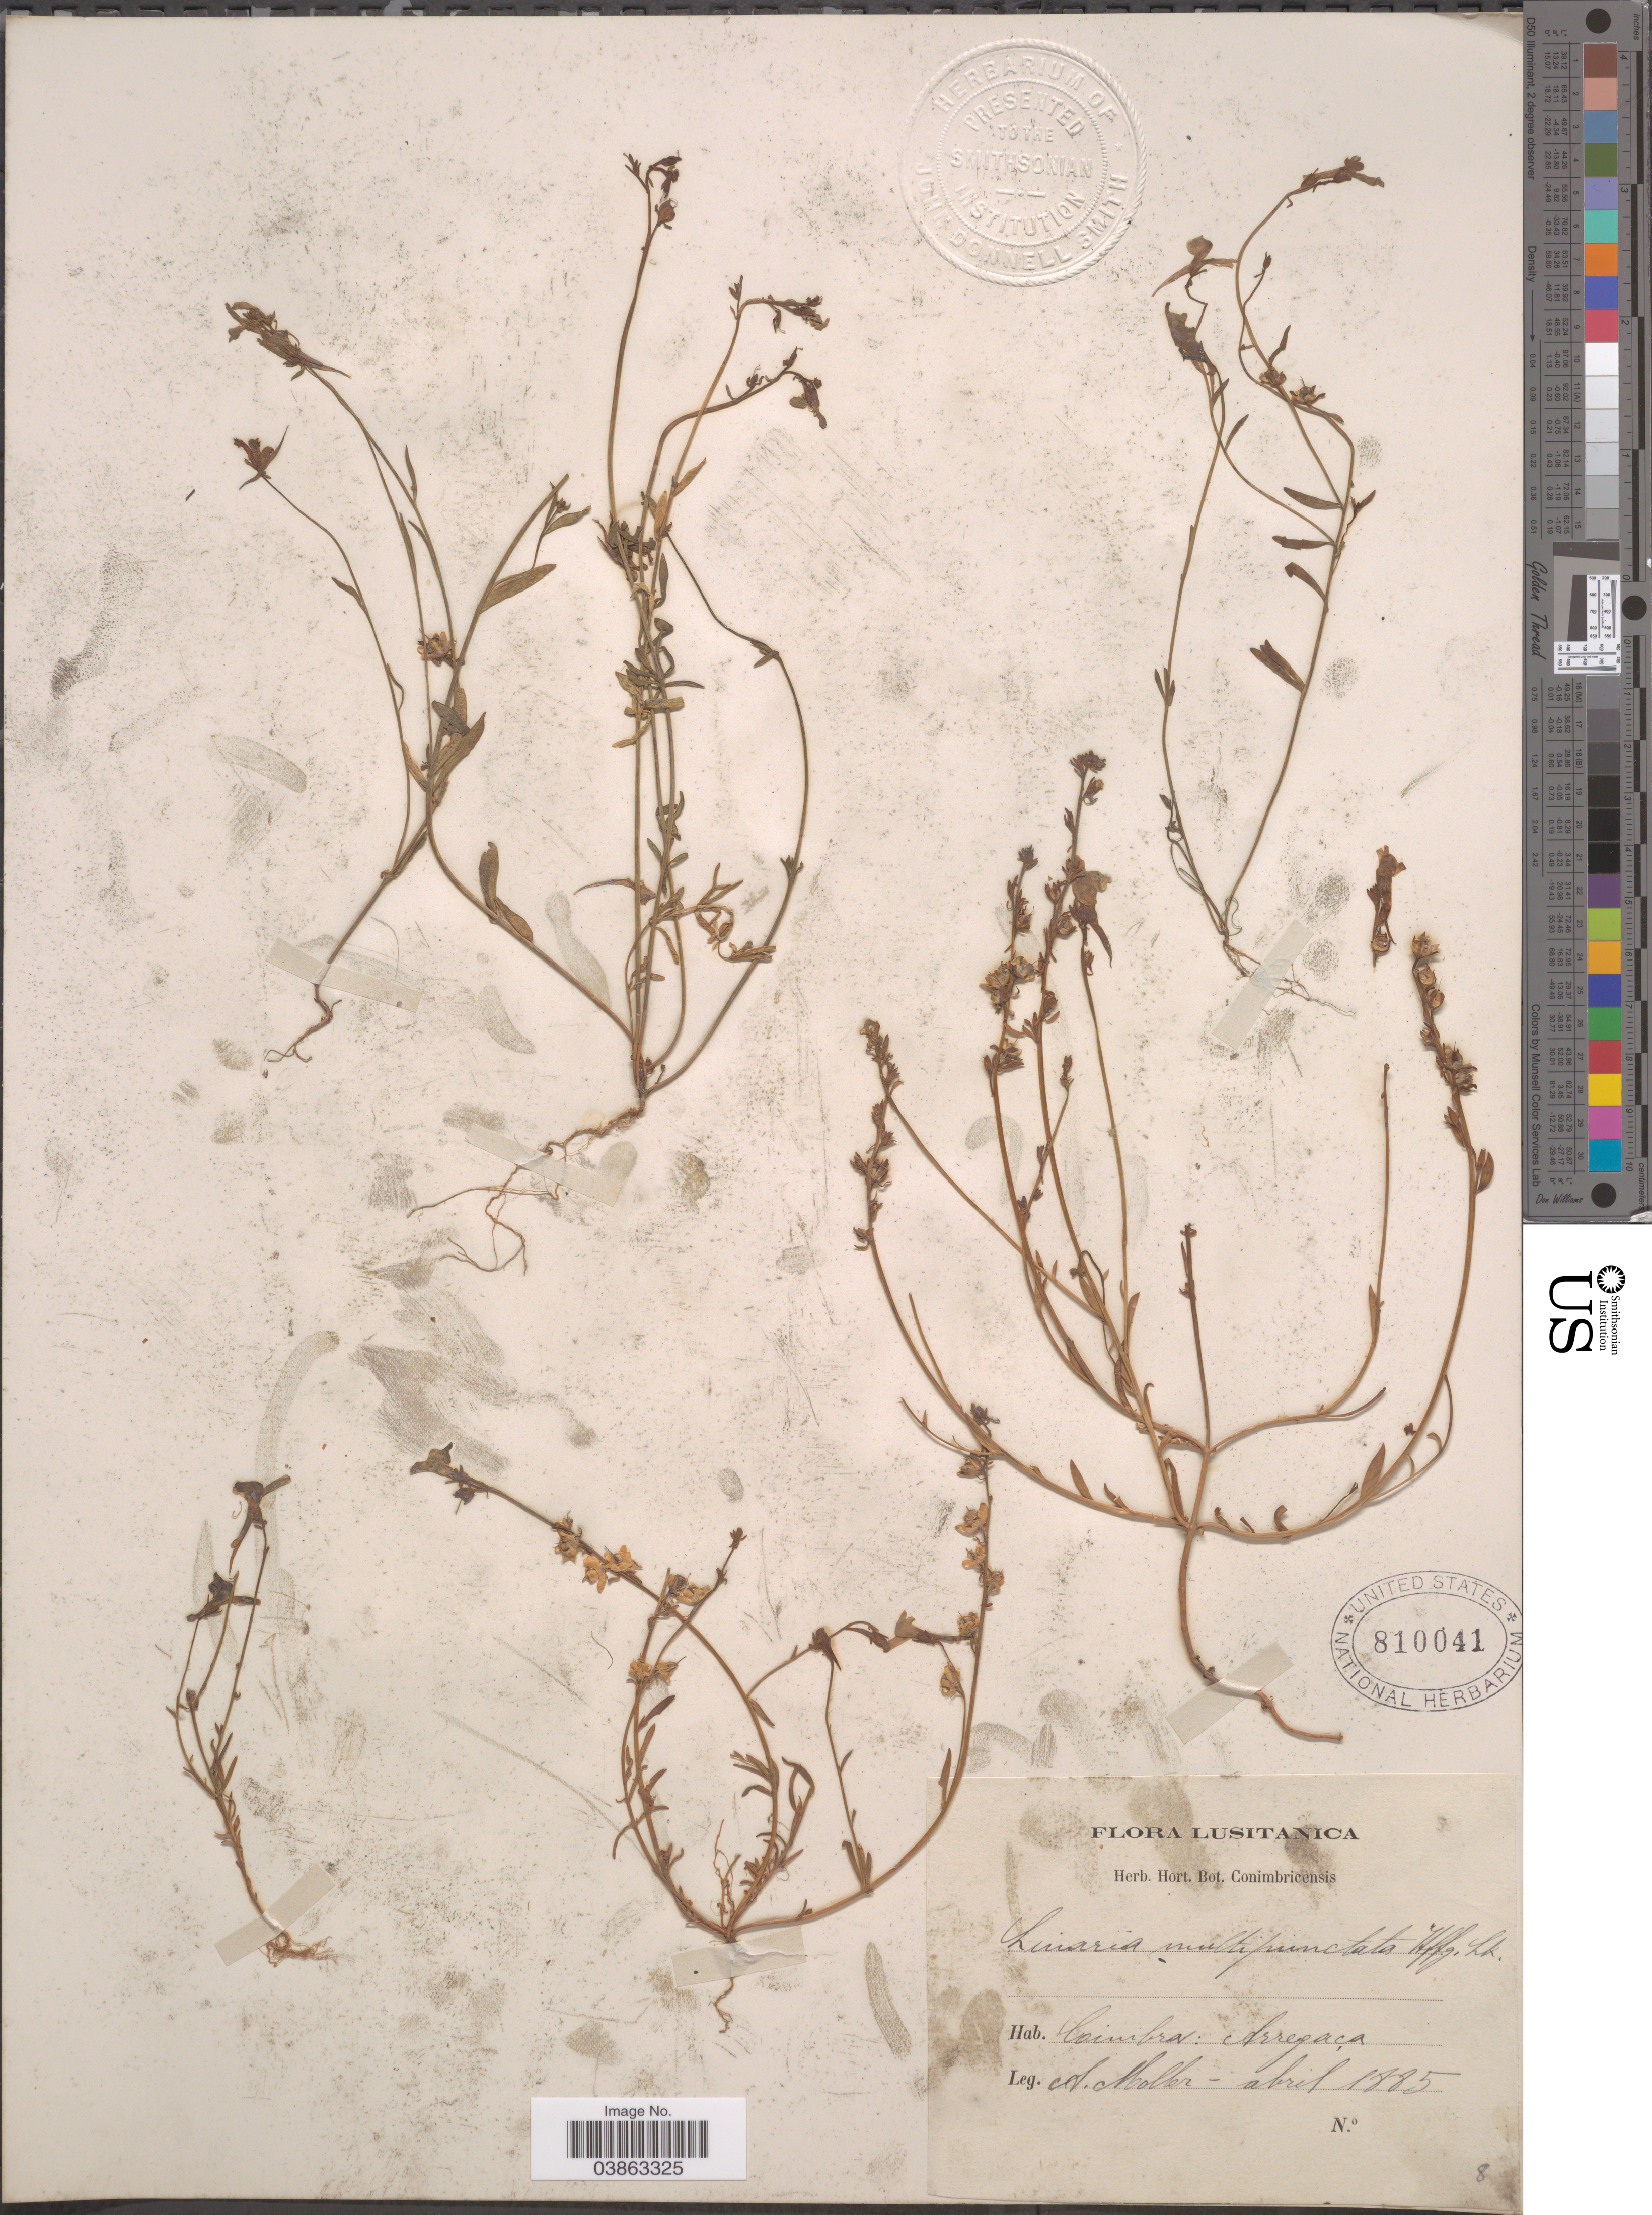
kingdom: Plantae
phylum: Tracheophyta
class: Magnoliopsida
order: Lamiales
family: Plantaginaceae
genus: Linaria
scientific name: Linaria multipunctata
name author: (Brot.) Hoffmanns. & Link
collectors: A. Moller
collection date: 1885-04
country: Portugal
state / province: Coimbra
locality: Arrepaca.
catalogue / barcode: US 810041